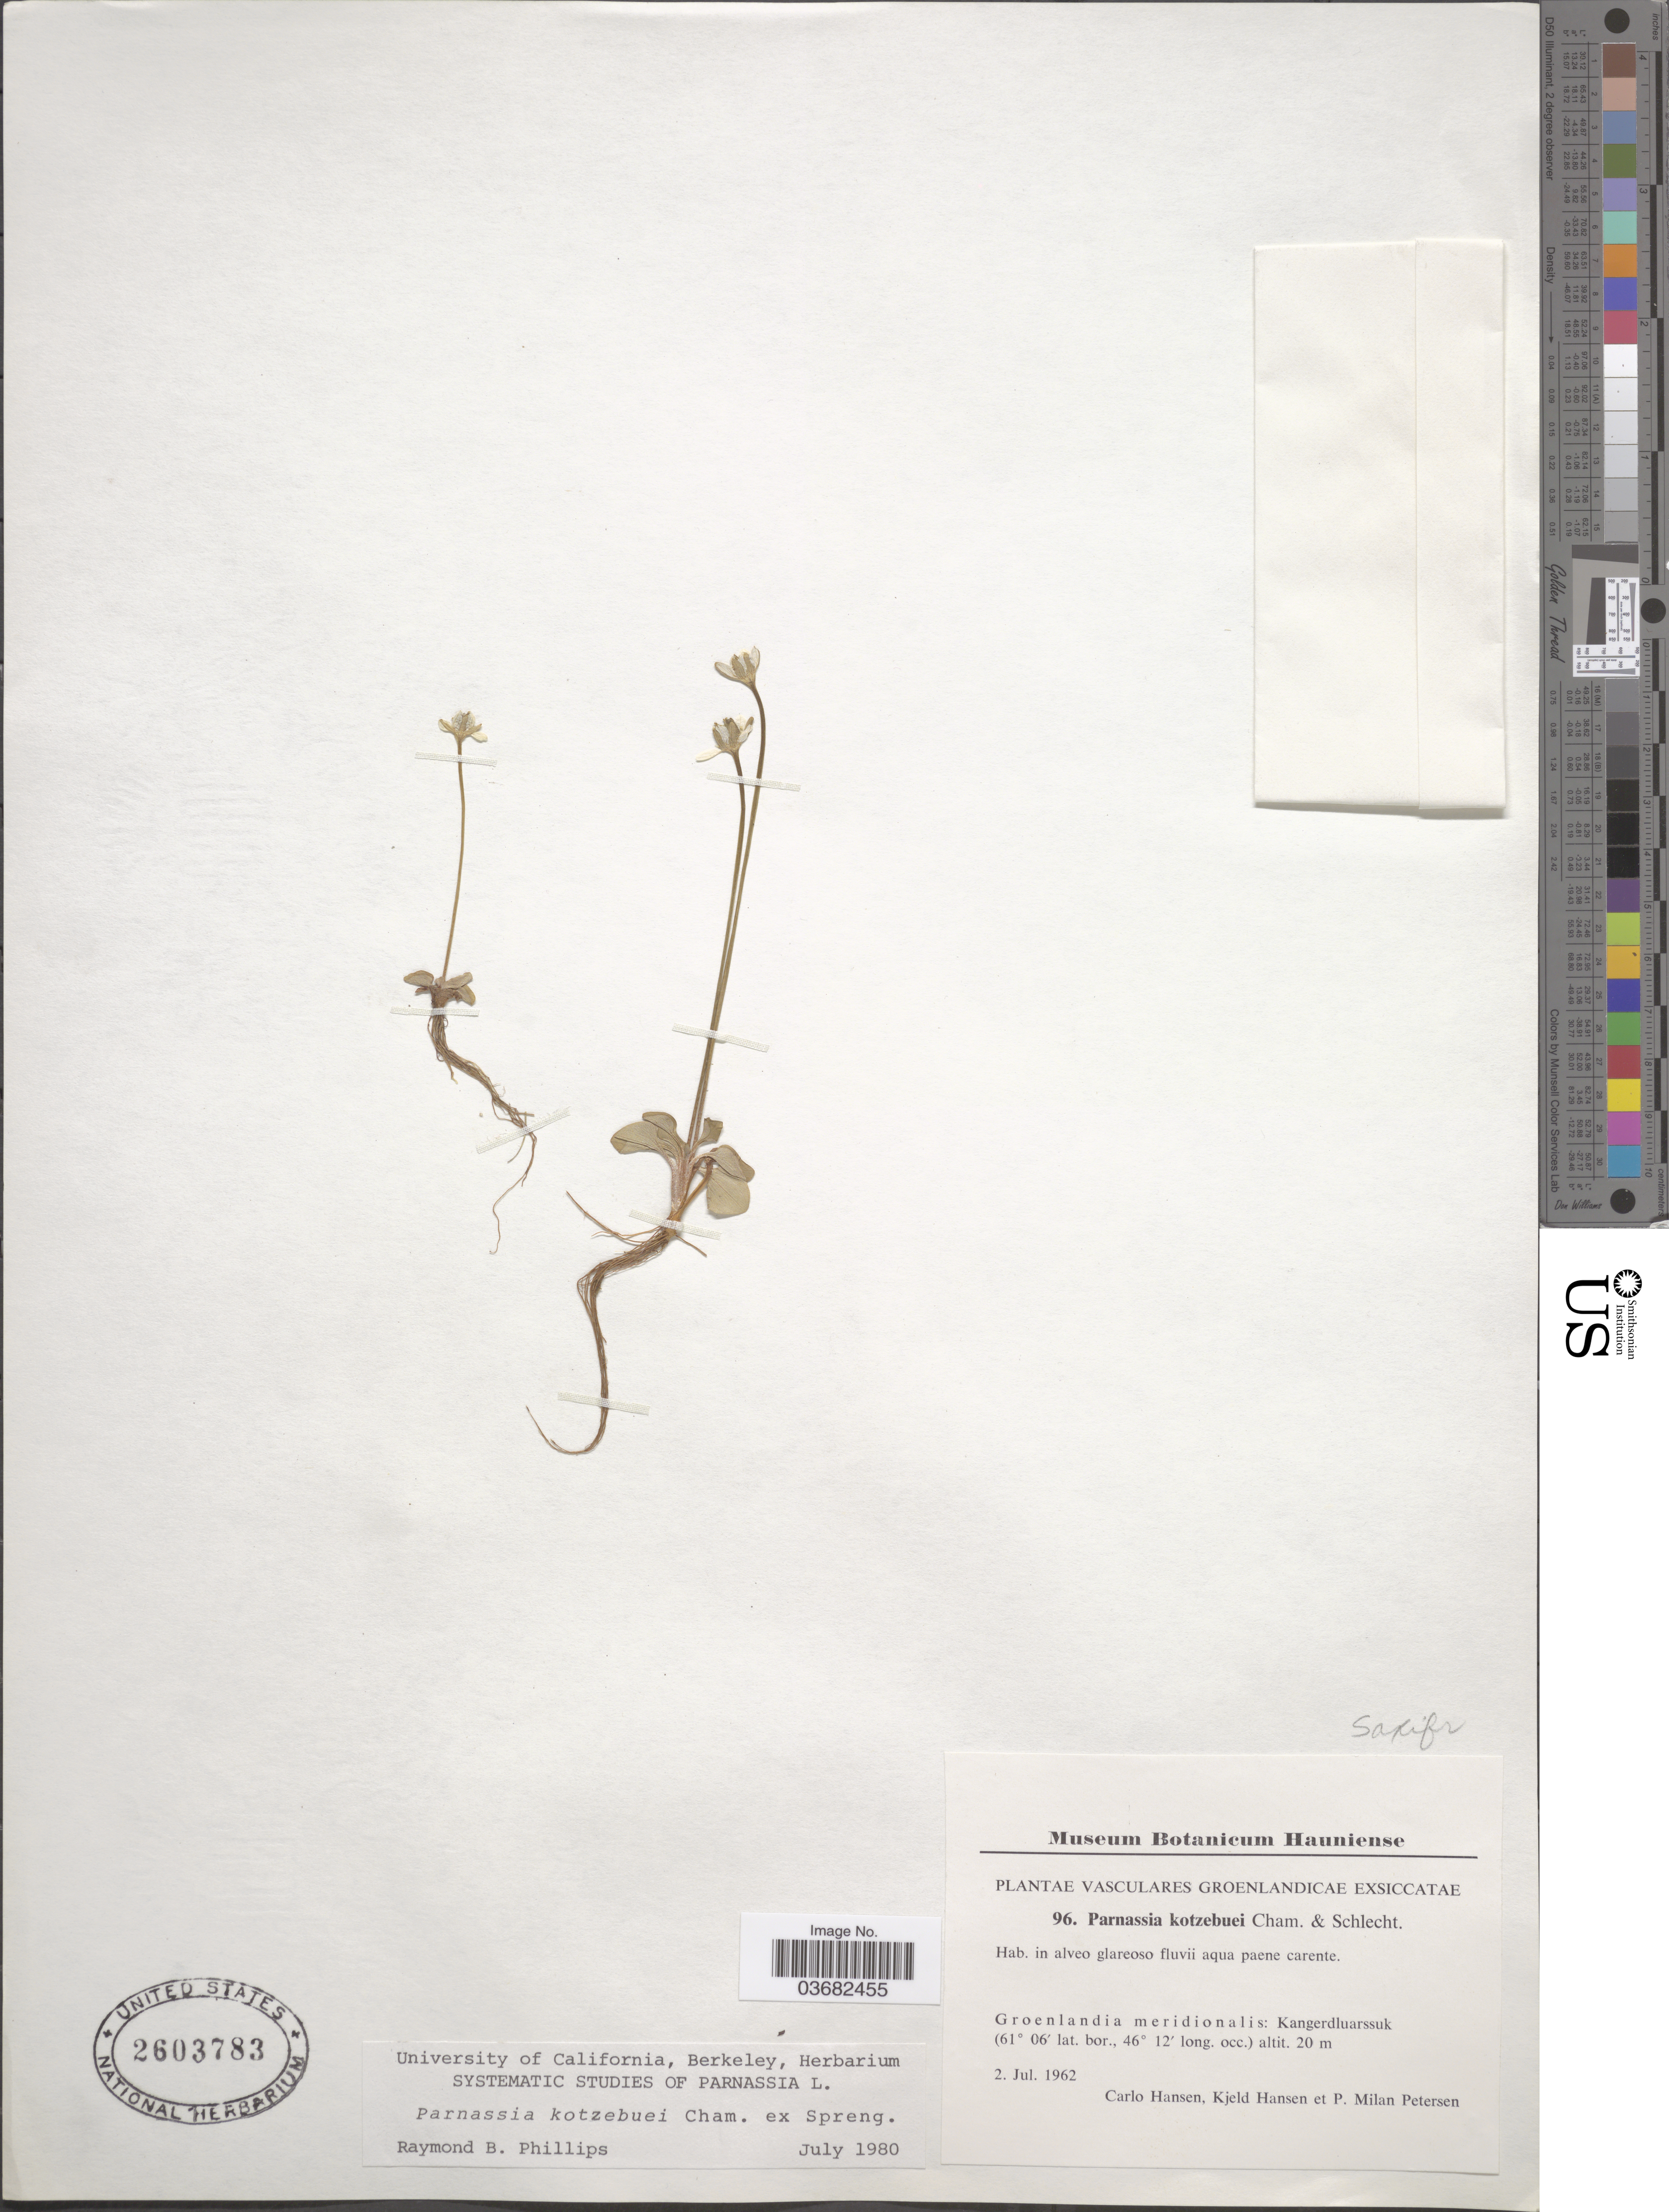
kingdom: Plantae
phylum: Tracheophyta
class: Magnoliopsida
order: Celastrales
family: Parnassiaceae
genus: Parnassia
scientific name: Parnassia kotzebuei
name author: Cham. ex Spreng.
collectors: C. Hansen, K. Hansen & P. Petersen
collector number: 96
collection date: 1962-07-02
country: Greenland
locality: Groenlandia meridionalis: Kangerdluarssuk.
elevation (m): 20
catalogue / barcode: US 2603783